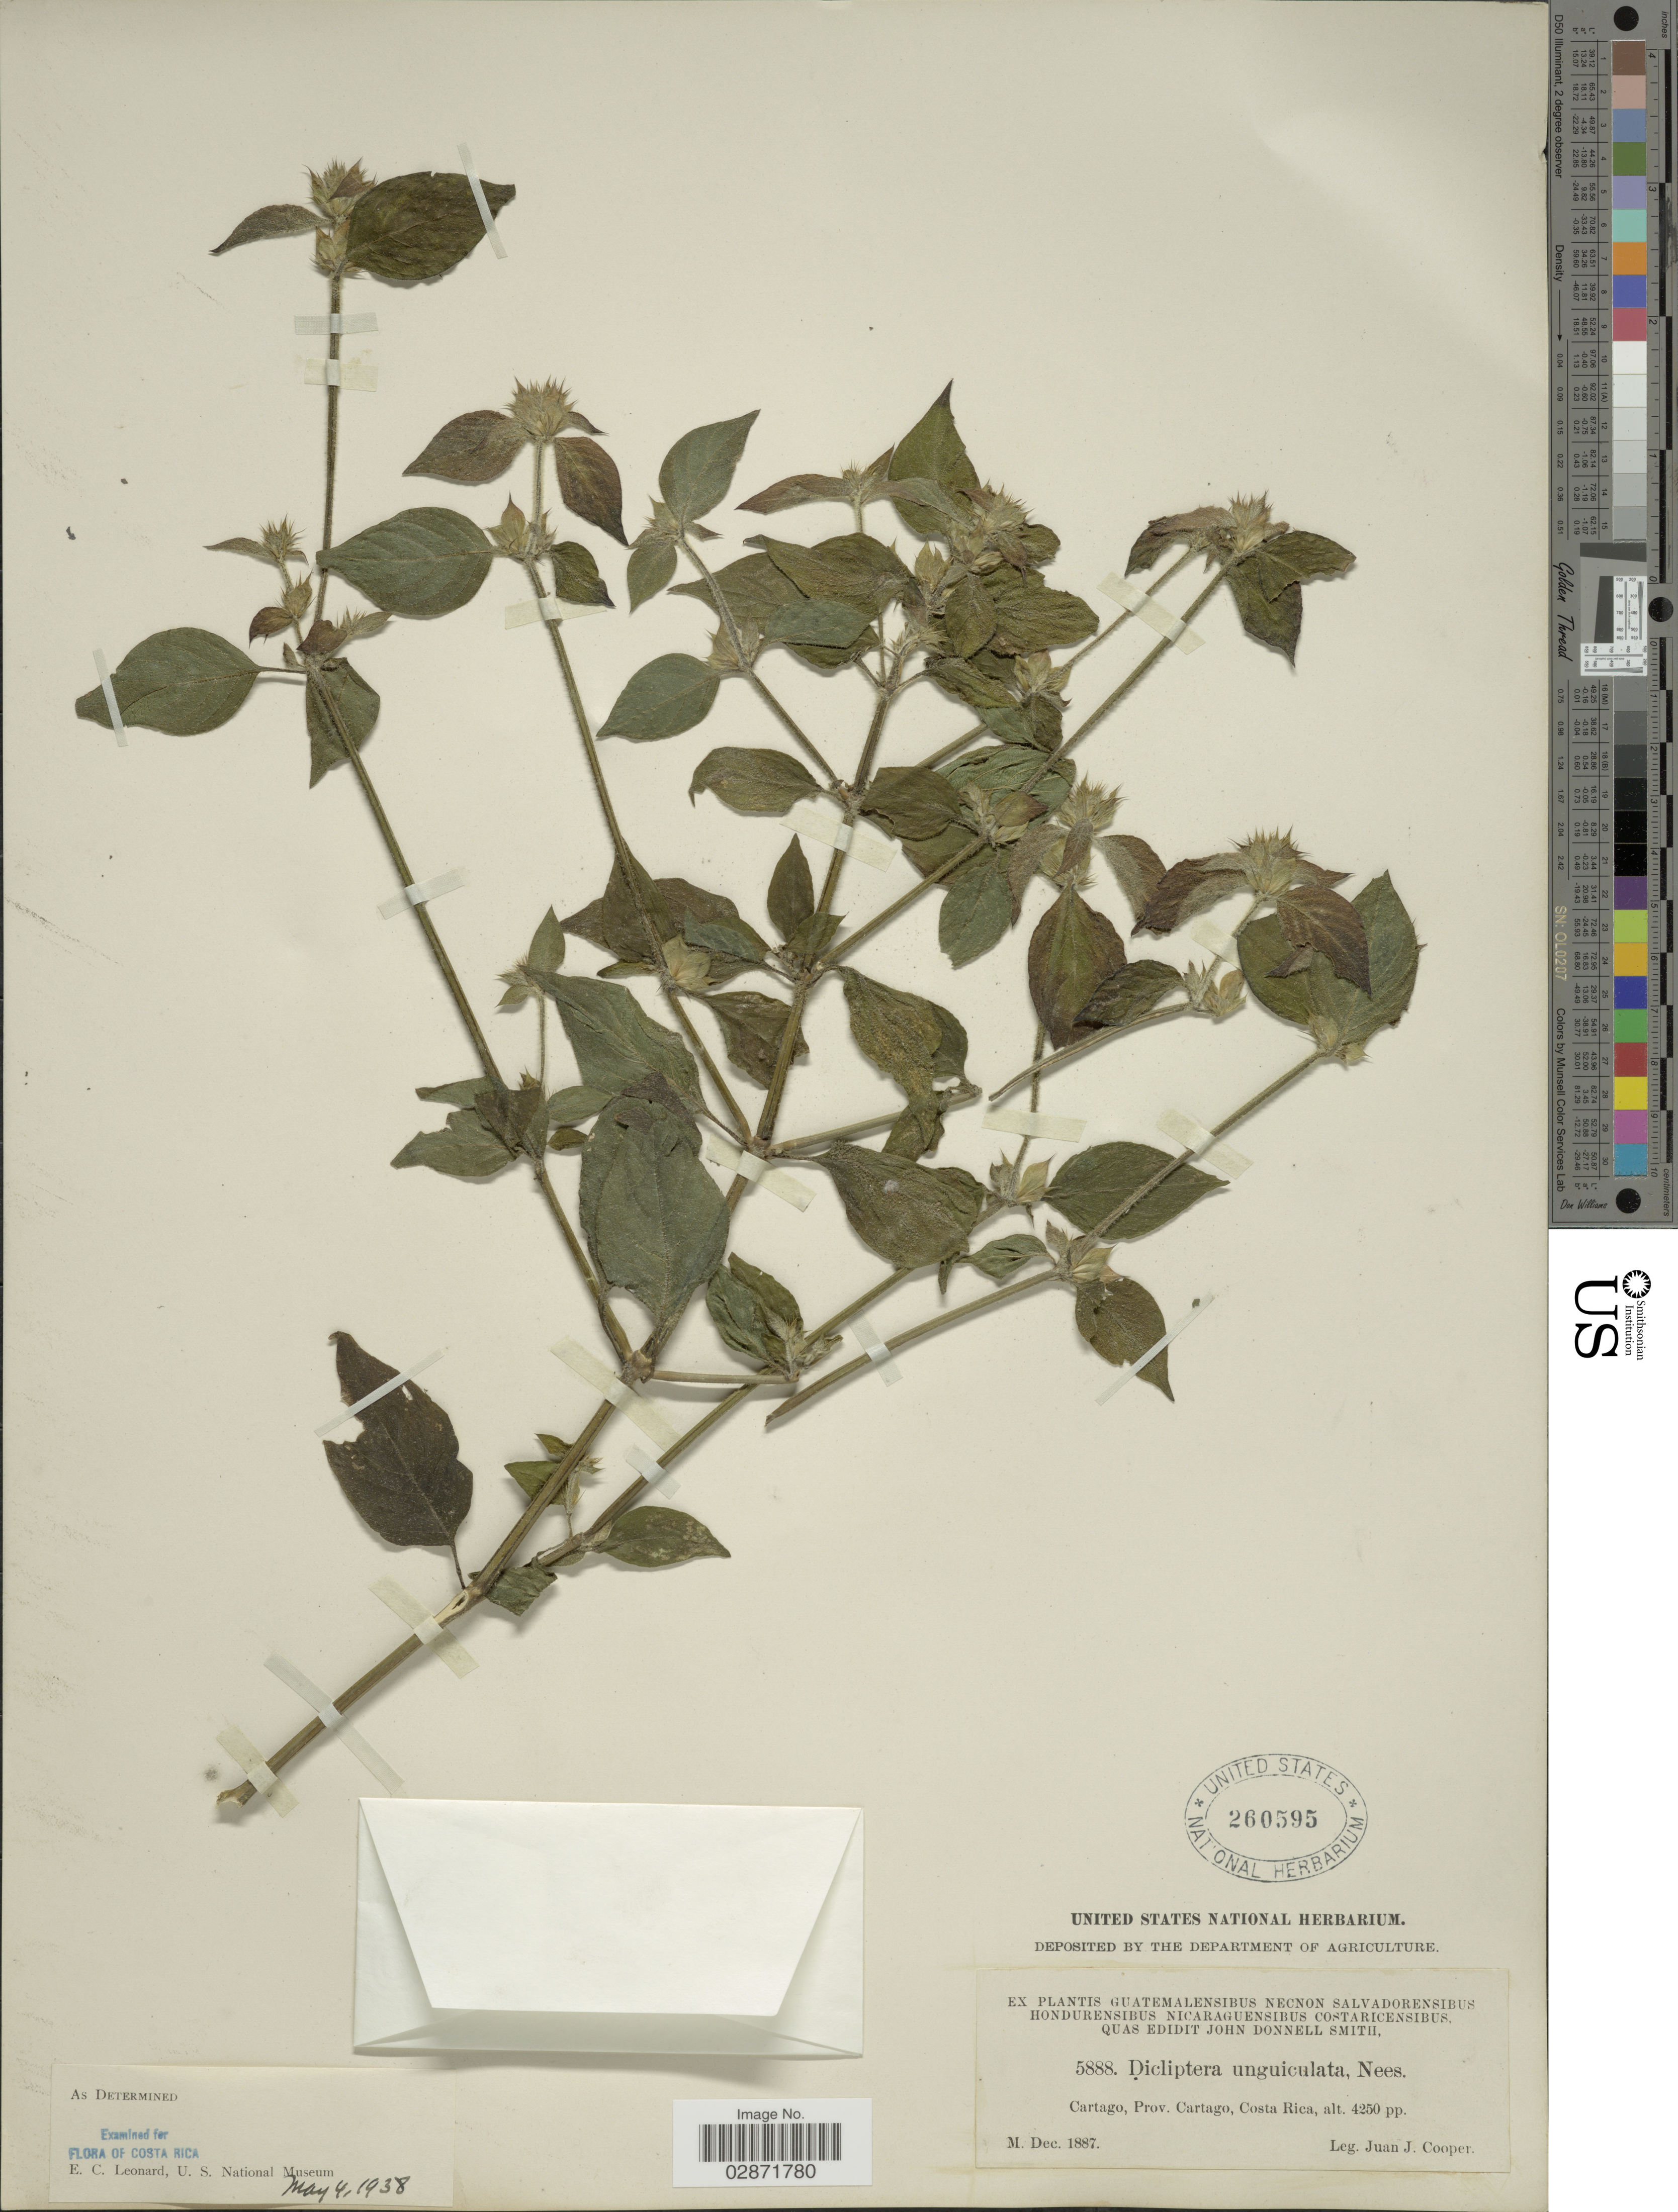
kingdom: Plantae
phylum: Tracheophyta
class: Magnoliopsida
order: Lamiales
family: Acanthaceae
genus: Dicliptera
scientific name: Dicliptera unguiculata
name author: Nees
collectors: J. J. Cooper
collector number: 5888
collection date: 1887-12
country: Costa Rica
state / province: Cartago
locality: Cartago, Prov. Cartago.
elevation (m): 1295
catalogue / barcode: US 260595